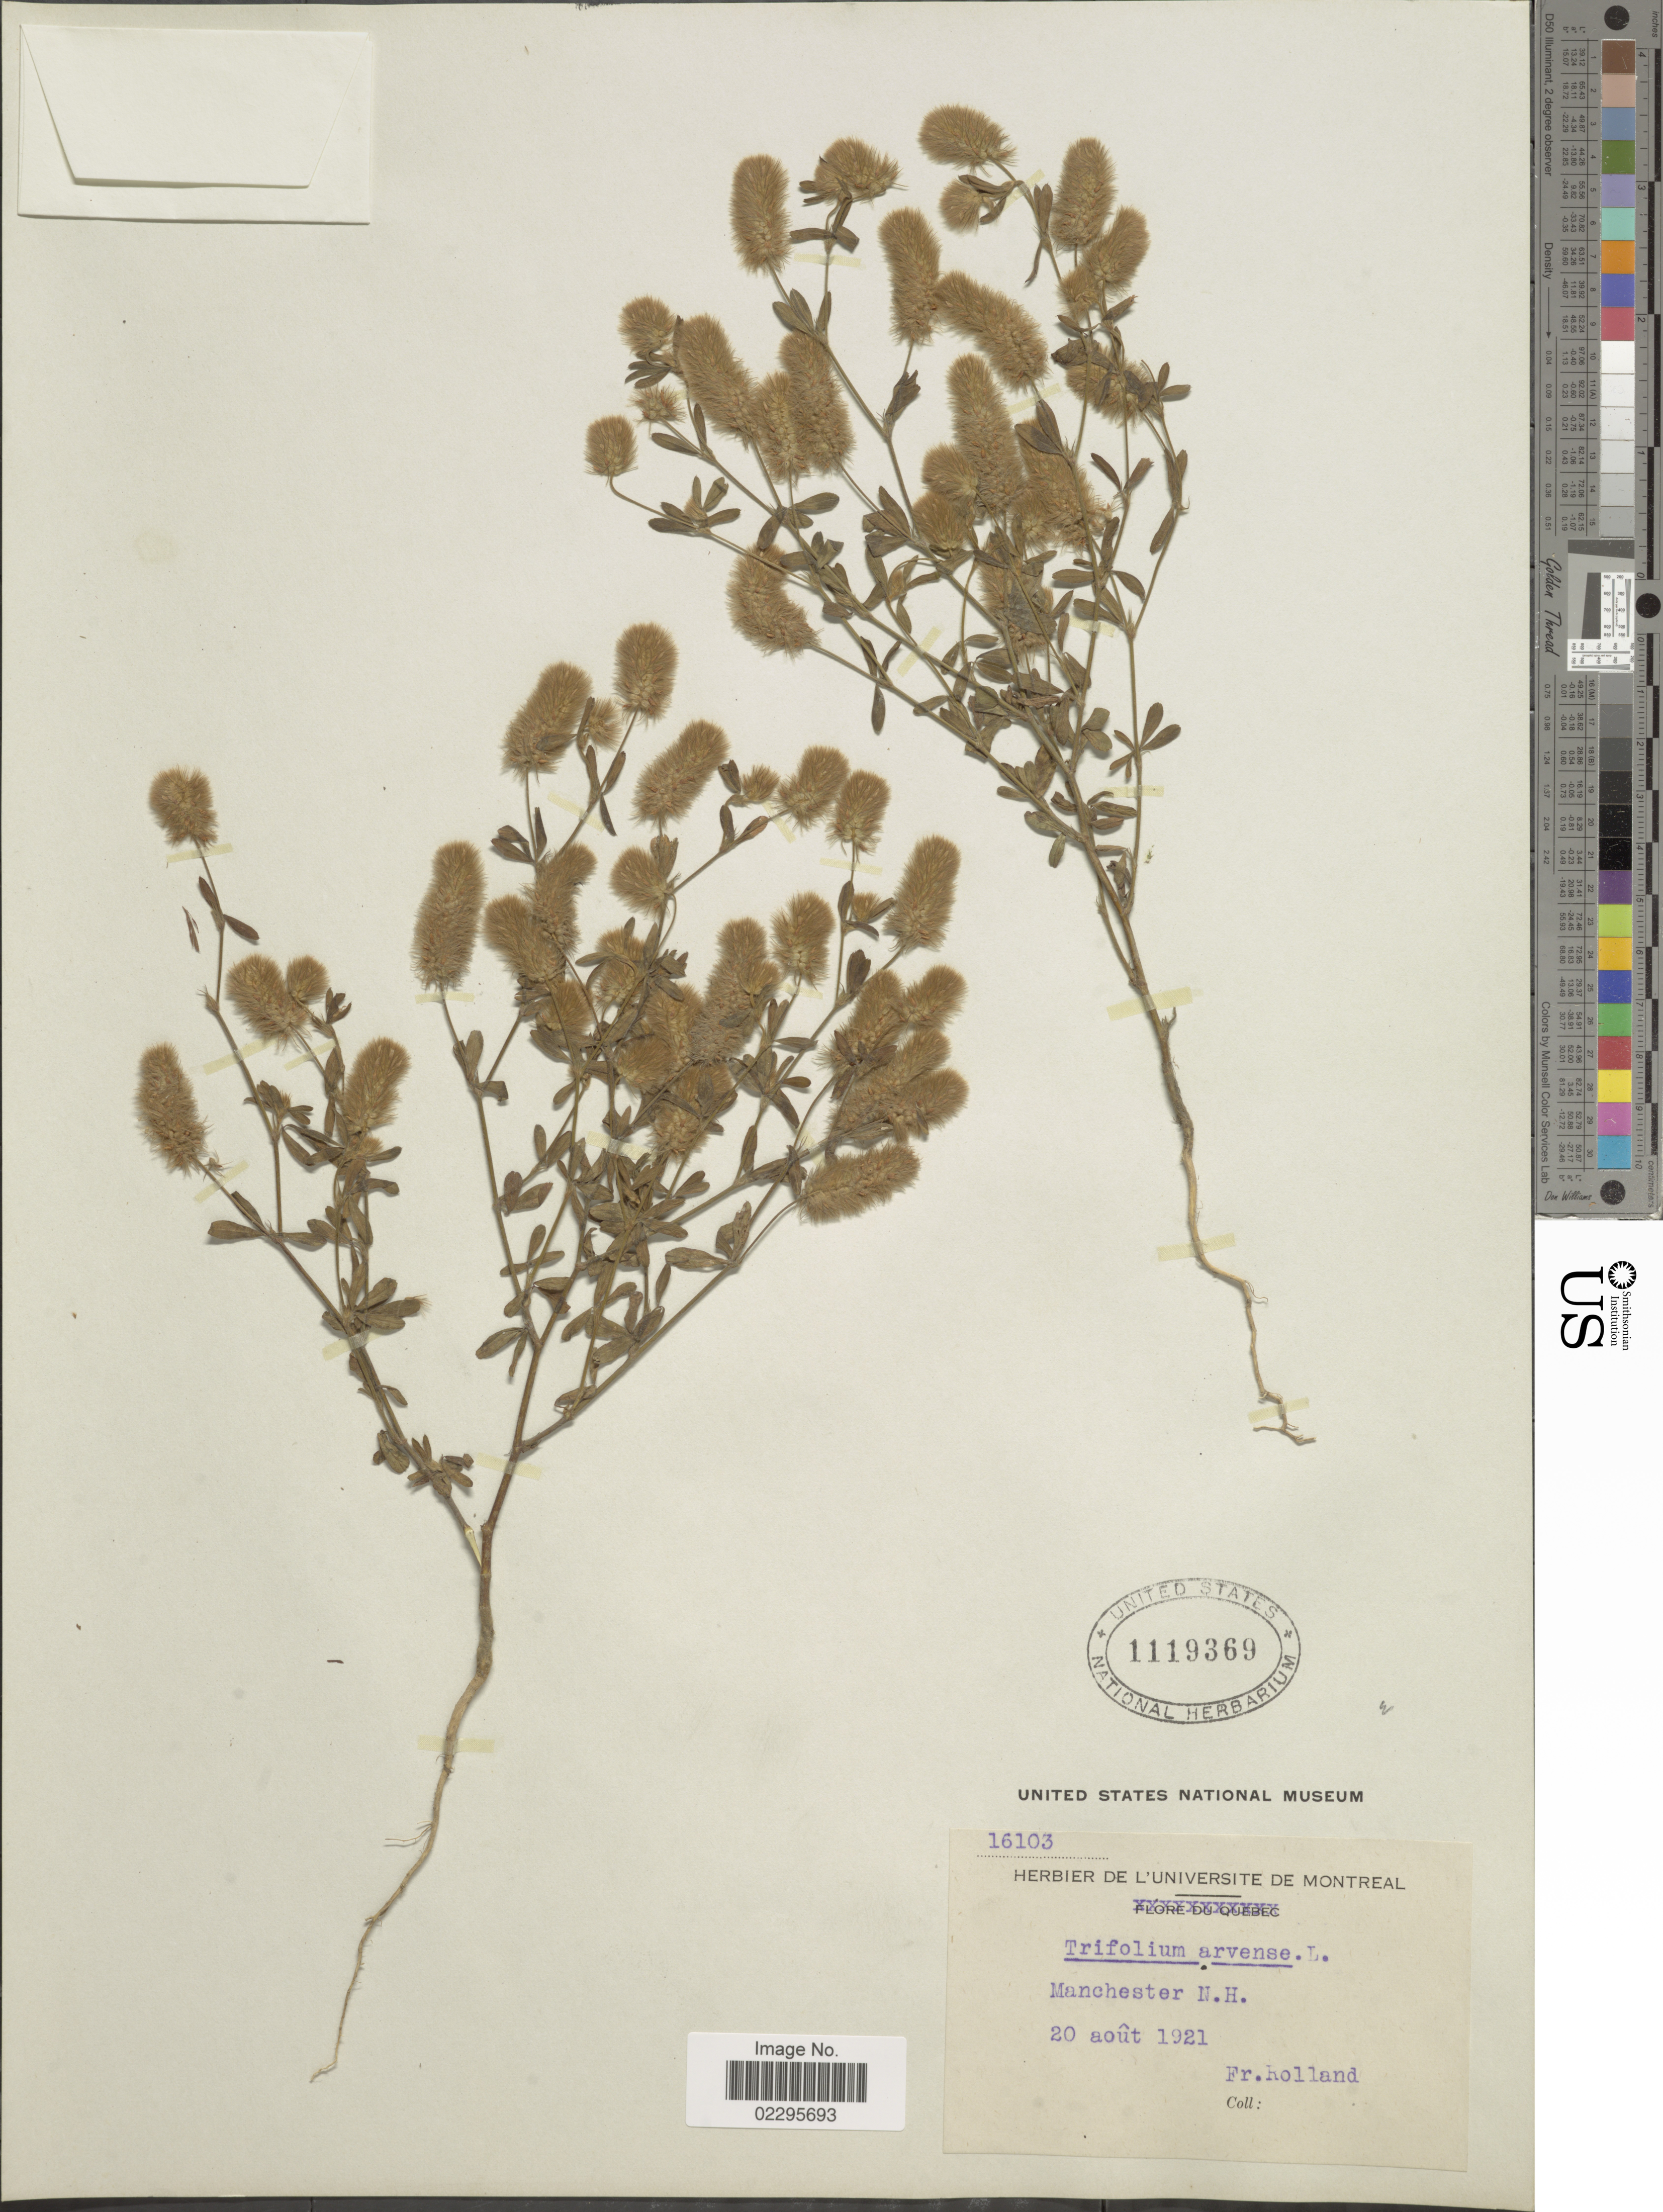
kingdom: Plantae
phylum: Tracheophyta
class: Magnoliopsida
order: Fabales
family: Fabaceae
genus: Trifolium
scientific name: Trifolium arvense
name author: L.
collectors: B. Rolland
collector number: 16103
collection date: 1921-08-20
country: United States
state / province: New Hampshire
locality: Manchester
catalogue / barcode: US 1119369